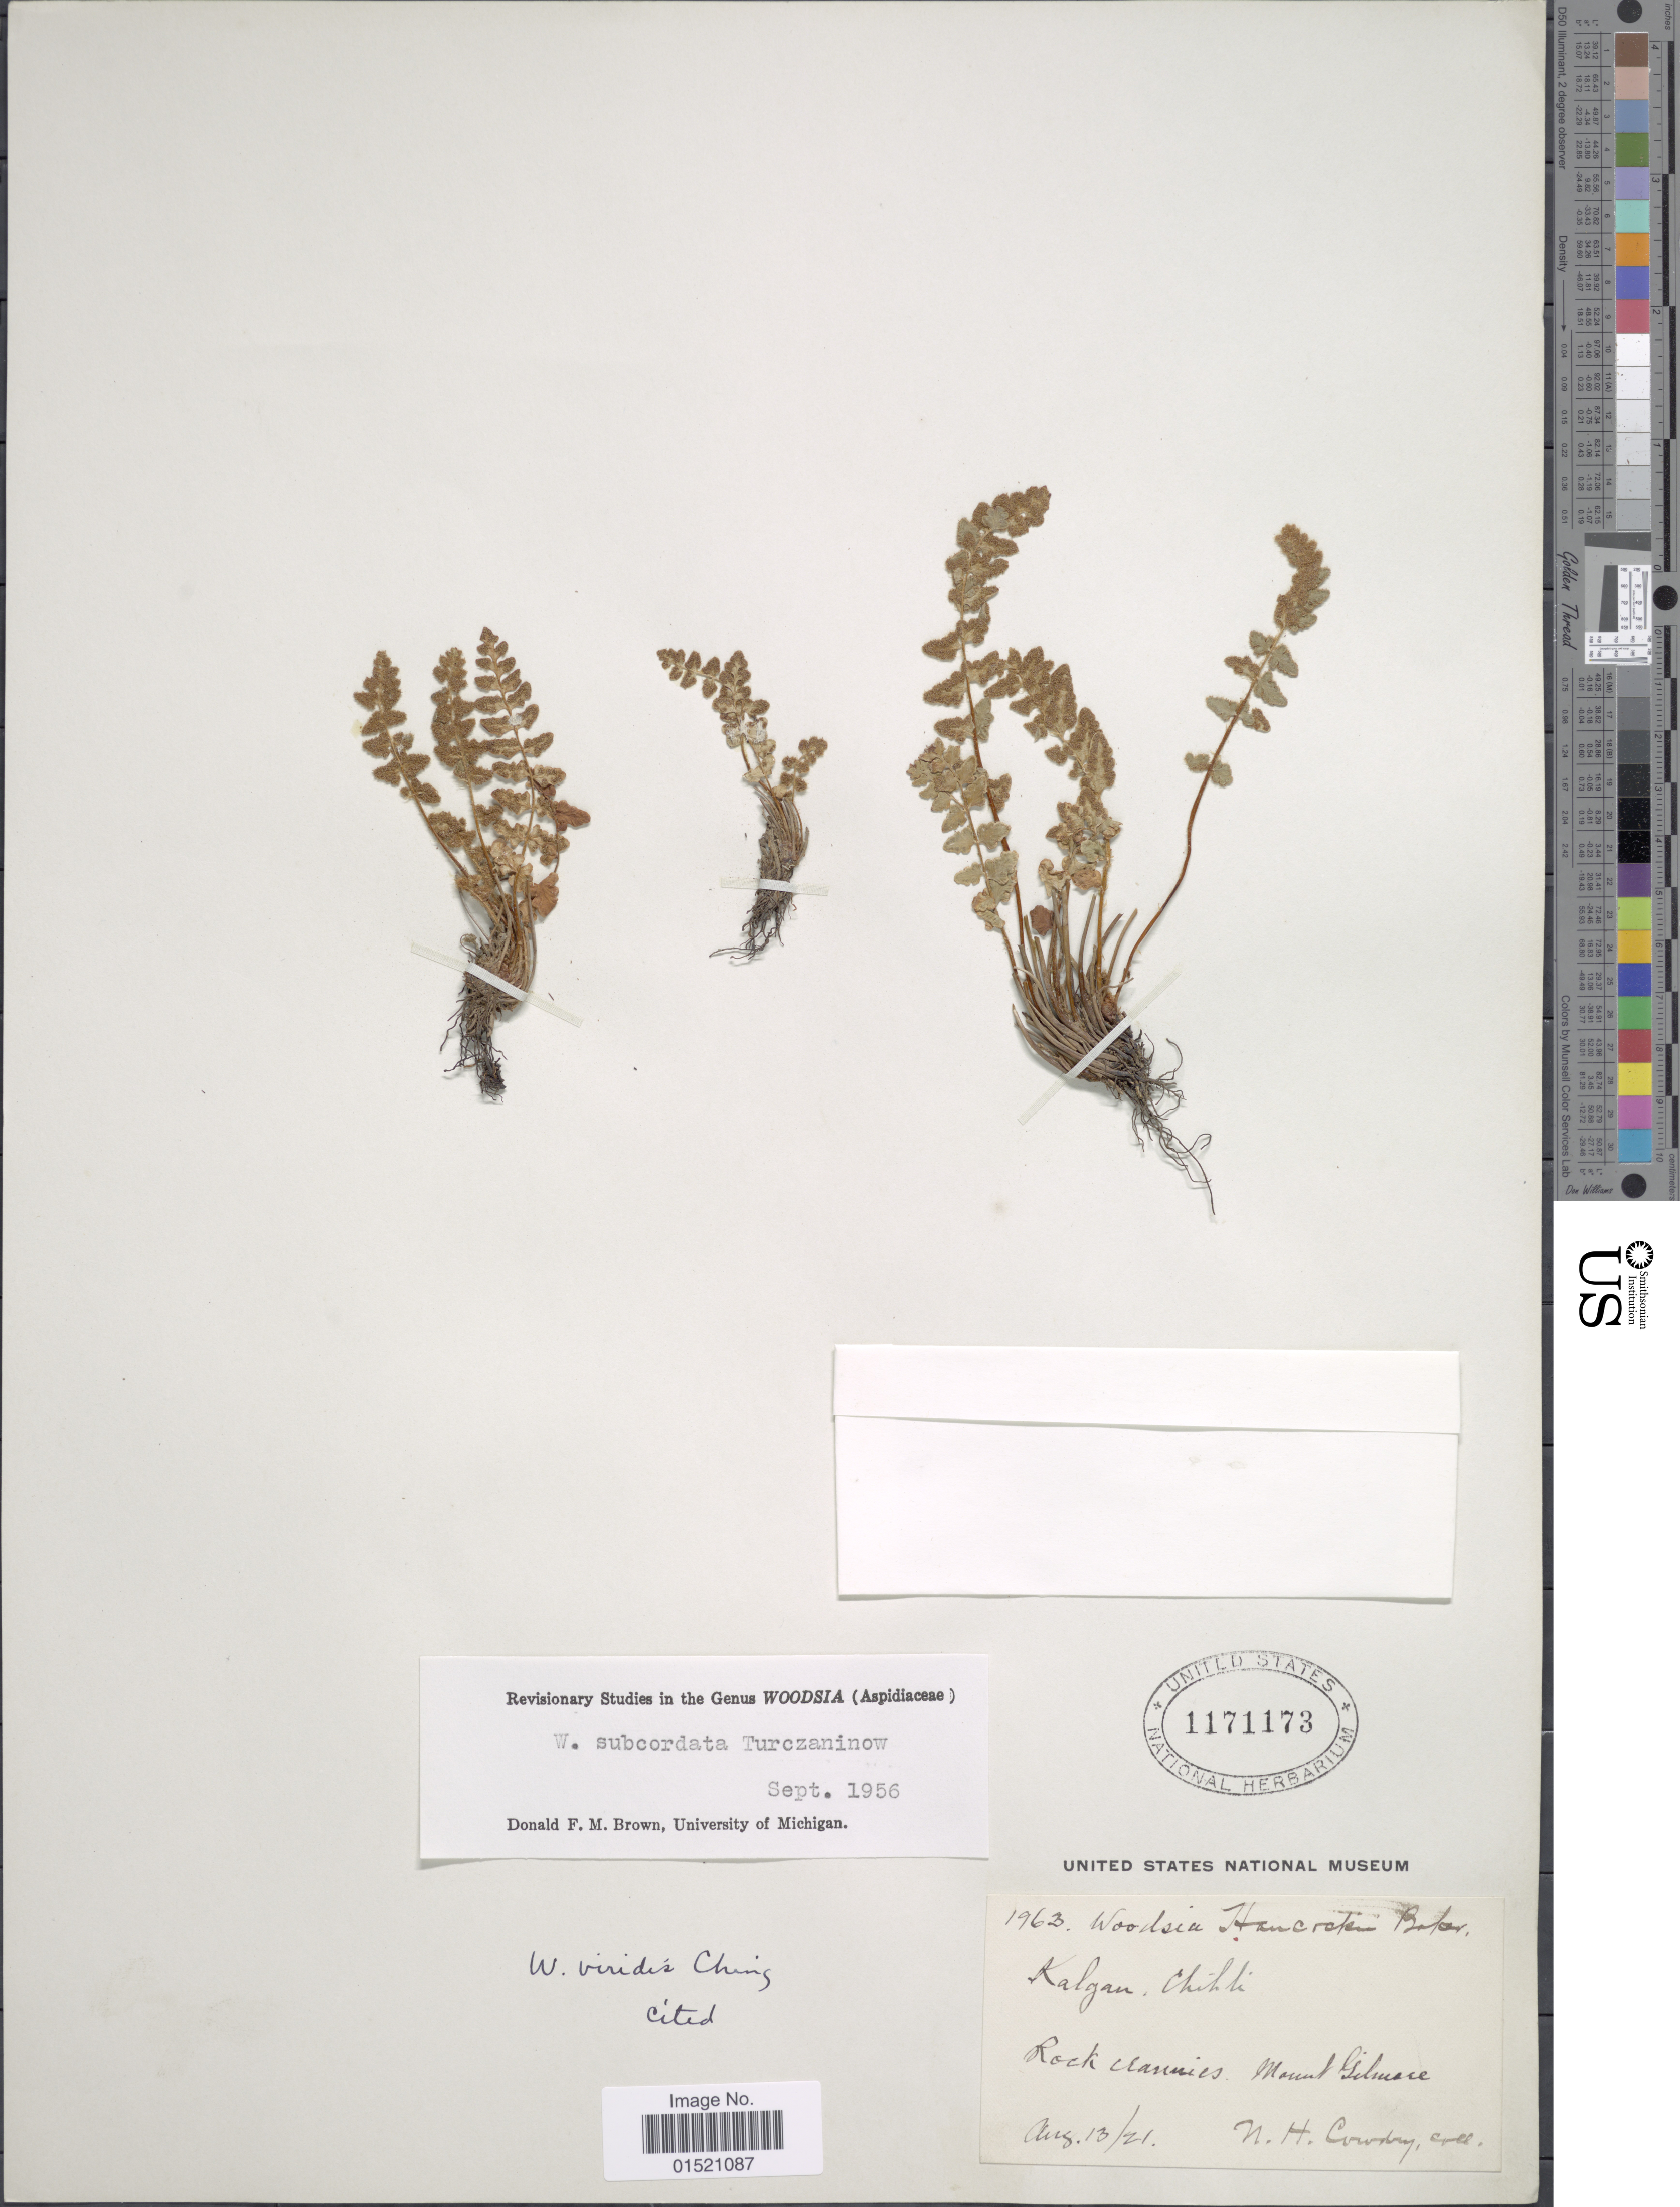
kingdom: Plantae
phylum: Tracheophyta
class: Polypodiopsida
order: Polypodiales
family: Woodsiaceae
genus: Woodsia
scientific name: Woodsia subcordata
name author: Turcz.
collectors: N. H. Cowdry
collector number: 1962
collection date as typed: Transcribed d/m/y: 13/8/21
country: China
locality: Kalgan, Chihli, Mount Gilmare [interpreted]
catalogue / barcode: US 1171173